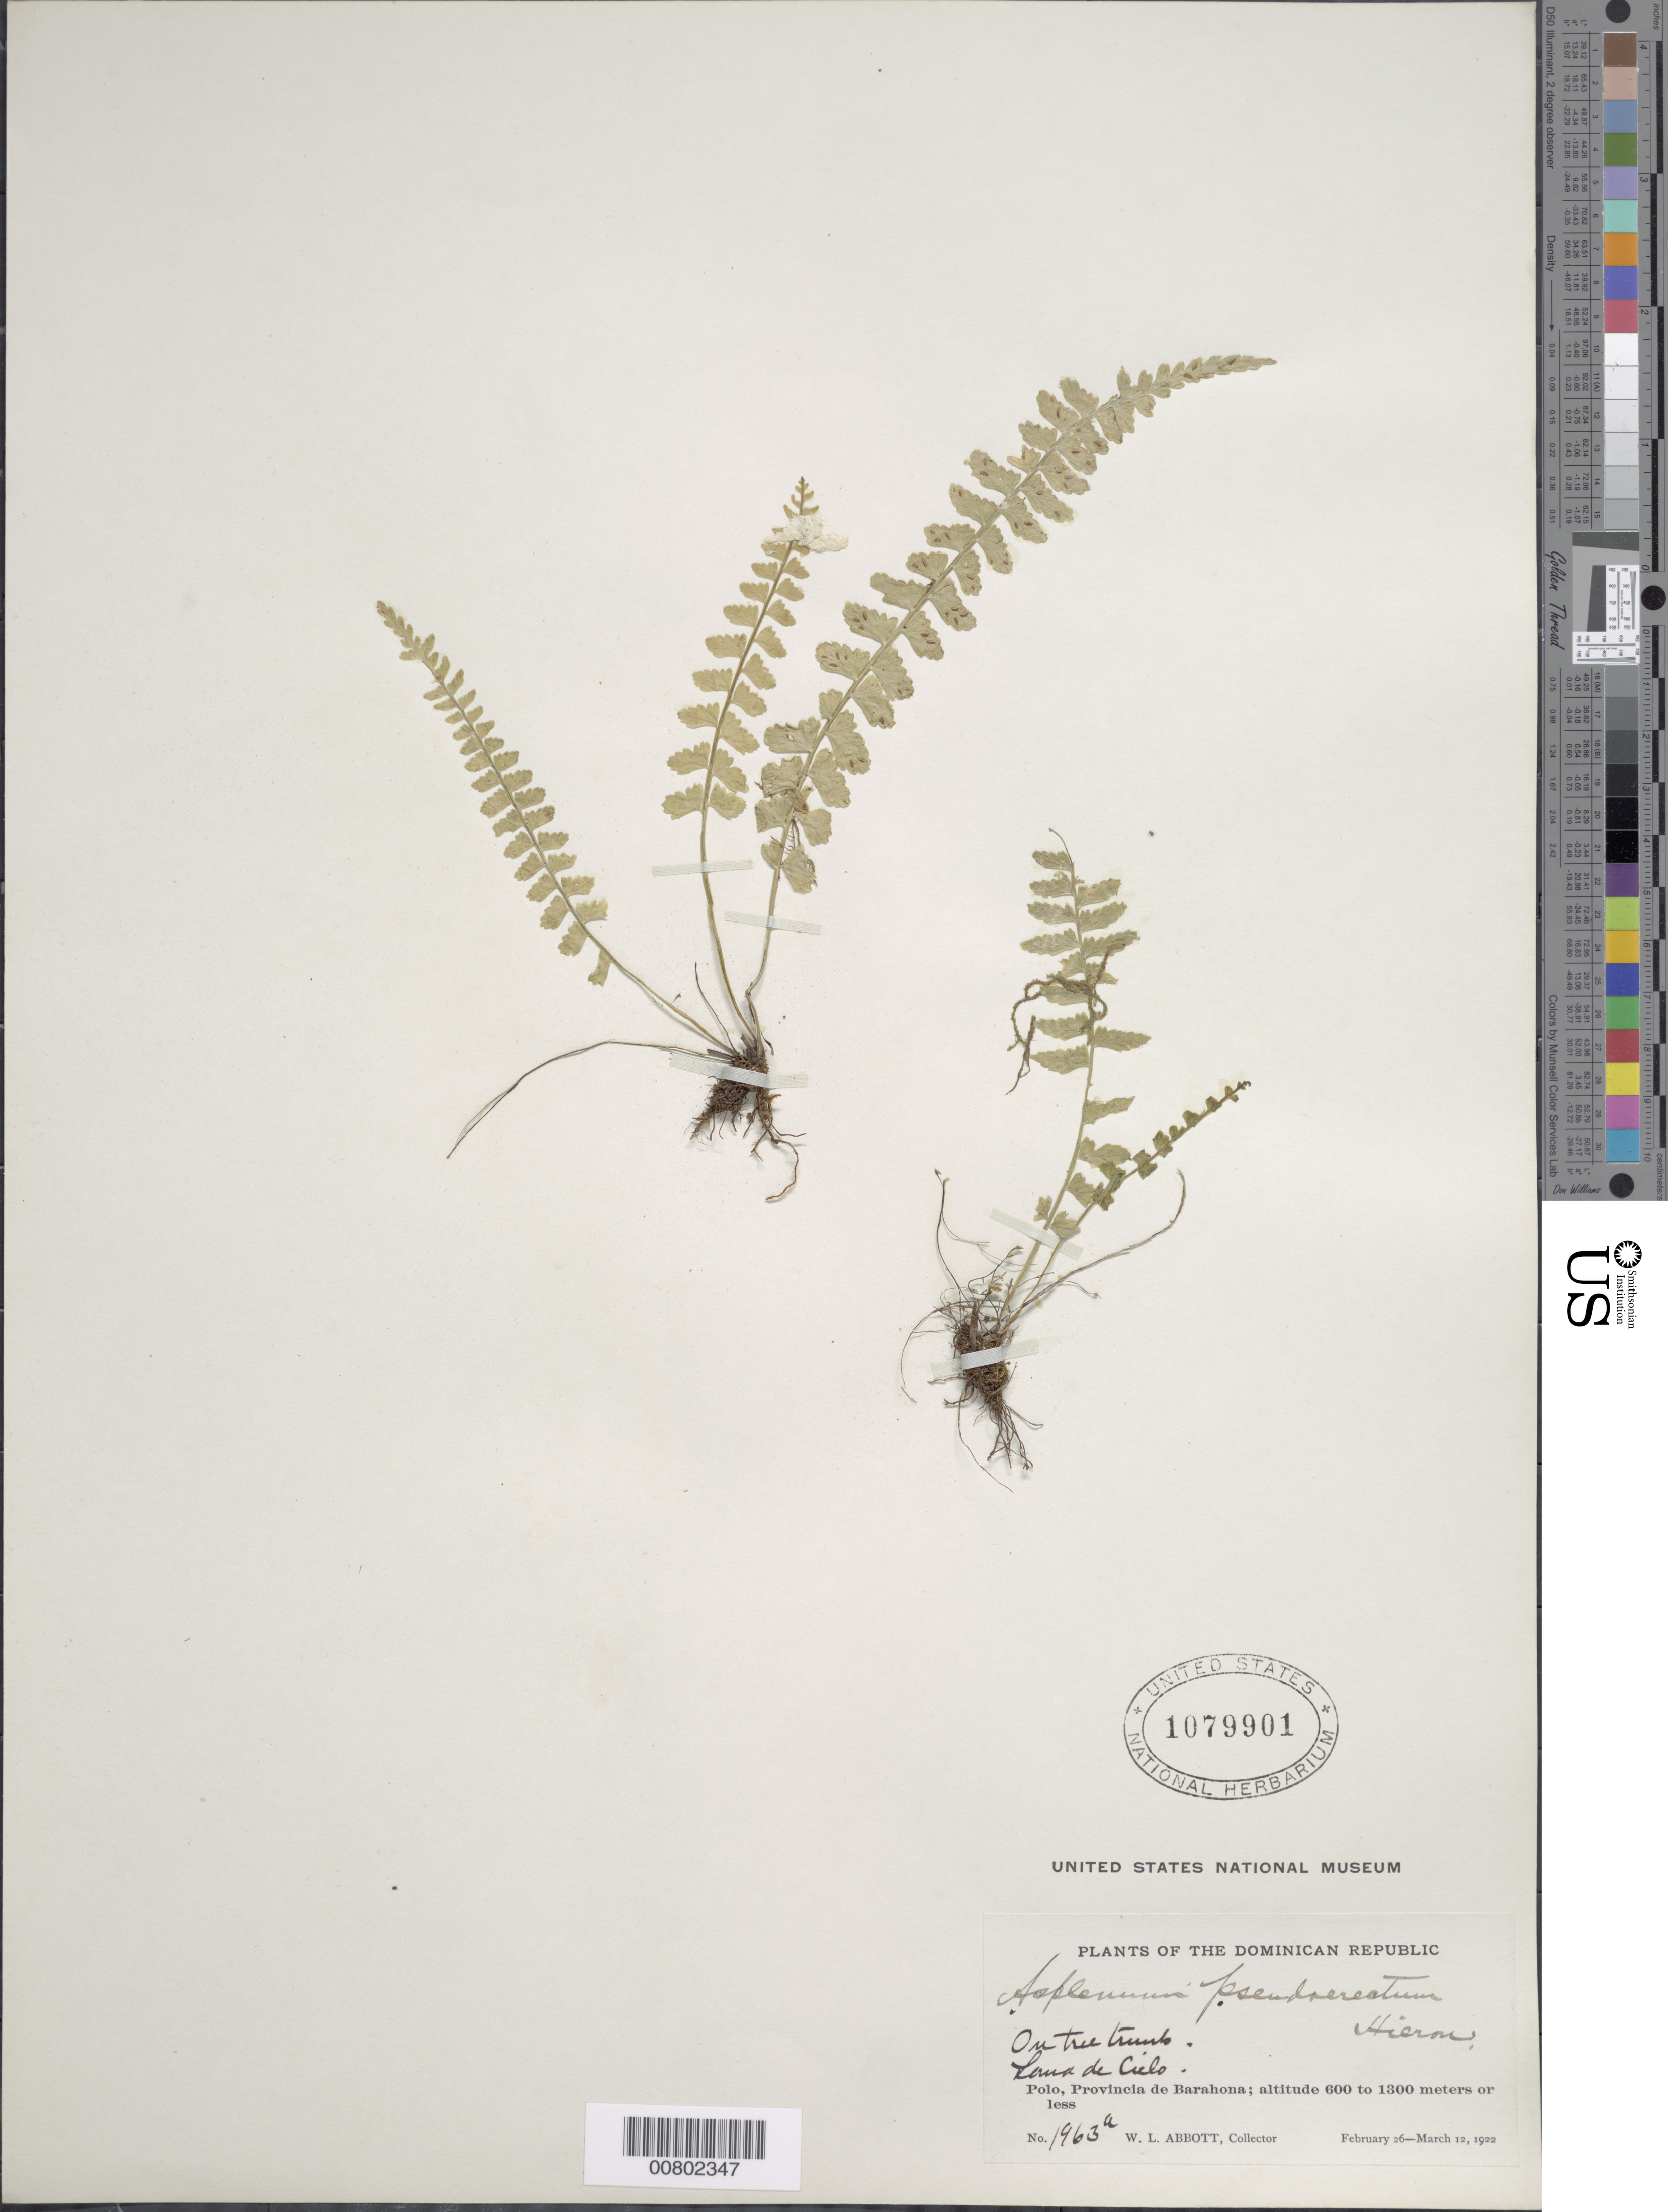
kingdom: Plantae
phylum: Tracheophyta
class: Polypodiopsida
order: Polypodiales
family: Aspleniaceae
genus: Asplenium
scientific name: Asplenium pteropus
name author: Kaulf.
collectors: W. L. Abbott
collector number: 1963a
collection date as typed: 26 Feb 1922 to 12 Mar 1922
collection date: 1922-02-26/1922-03-12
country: Dominican Republic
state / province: Barahona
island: Hispaniola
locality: Polo, Loma de Cielo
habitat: On tree trunk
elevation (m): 600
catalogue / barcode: US 1079901